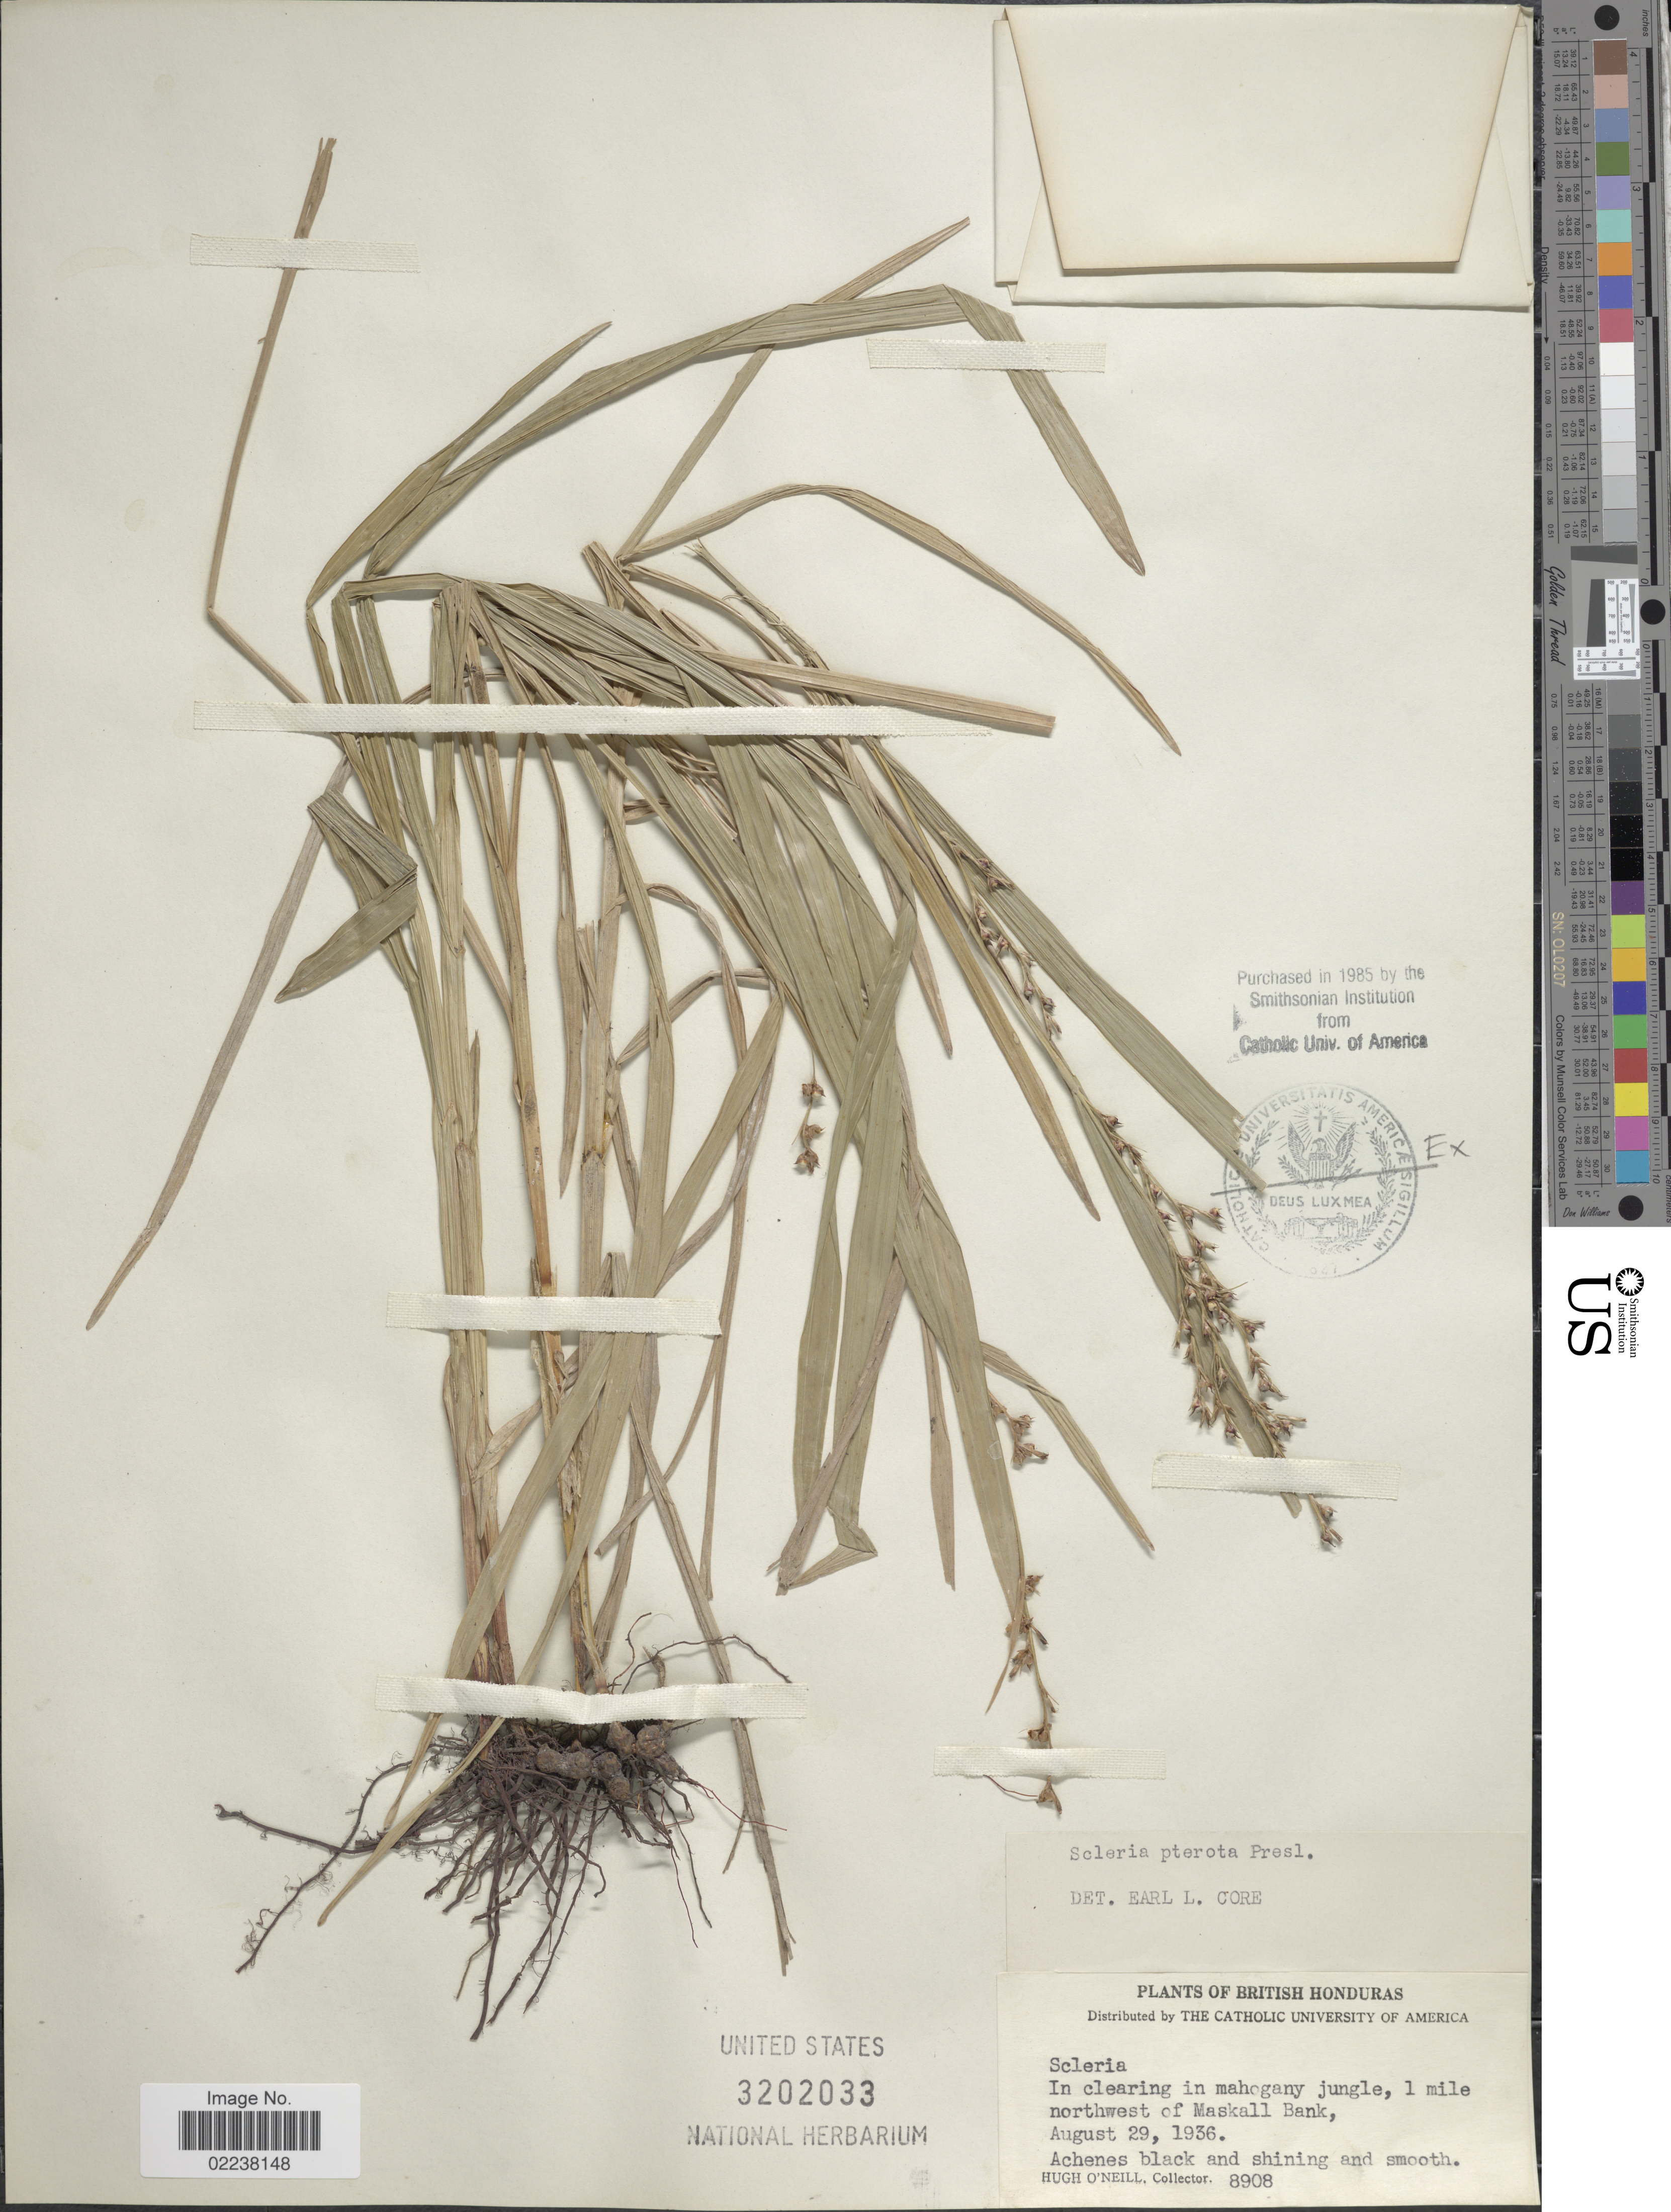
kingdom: Plantae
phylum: Tracheophyta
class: Liliopsida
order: Poales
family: Cyperaceae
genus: Scleria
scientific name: Scleria gaertneri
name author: Raddi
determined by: Strong, Mark T., (BOT), Smithsonian Institution - National Museum of Natural History (UNITED STATES)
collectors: H. O'Neill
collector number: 8908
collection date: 1936-08-29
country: Belize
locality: British Honduras, 1 mile northwest of Maskall Bank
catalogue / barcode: US 3202033